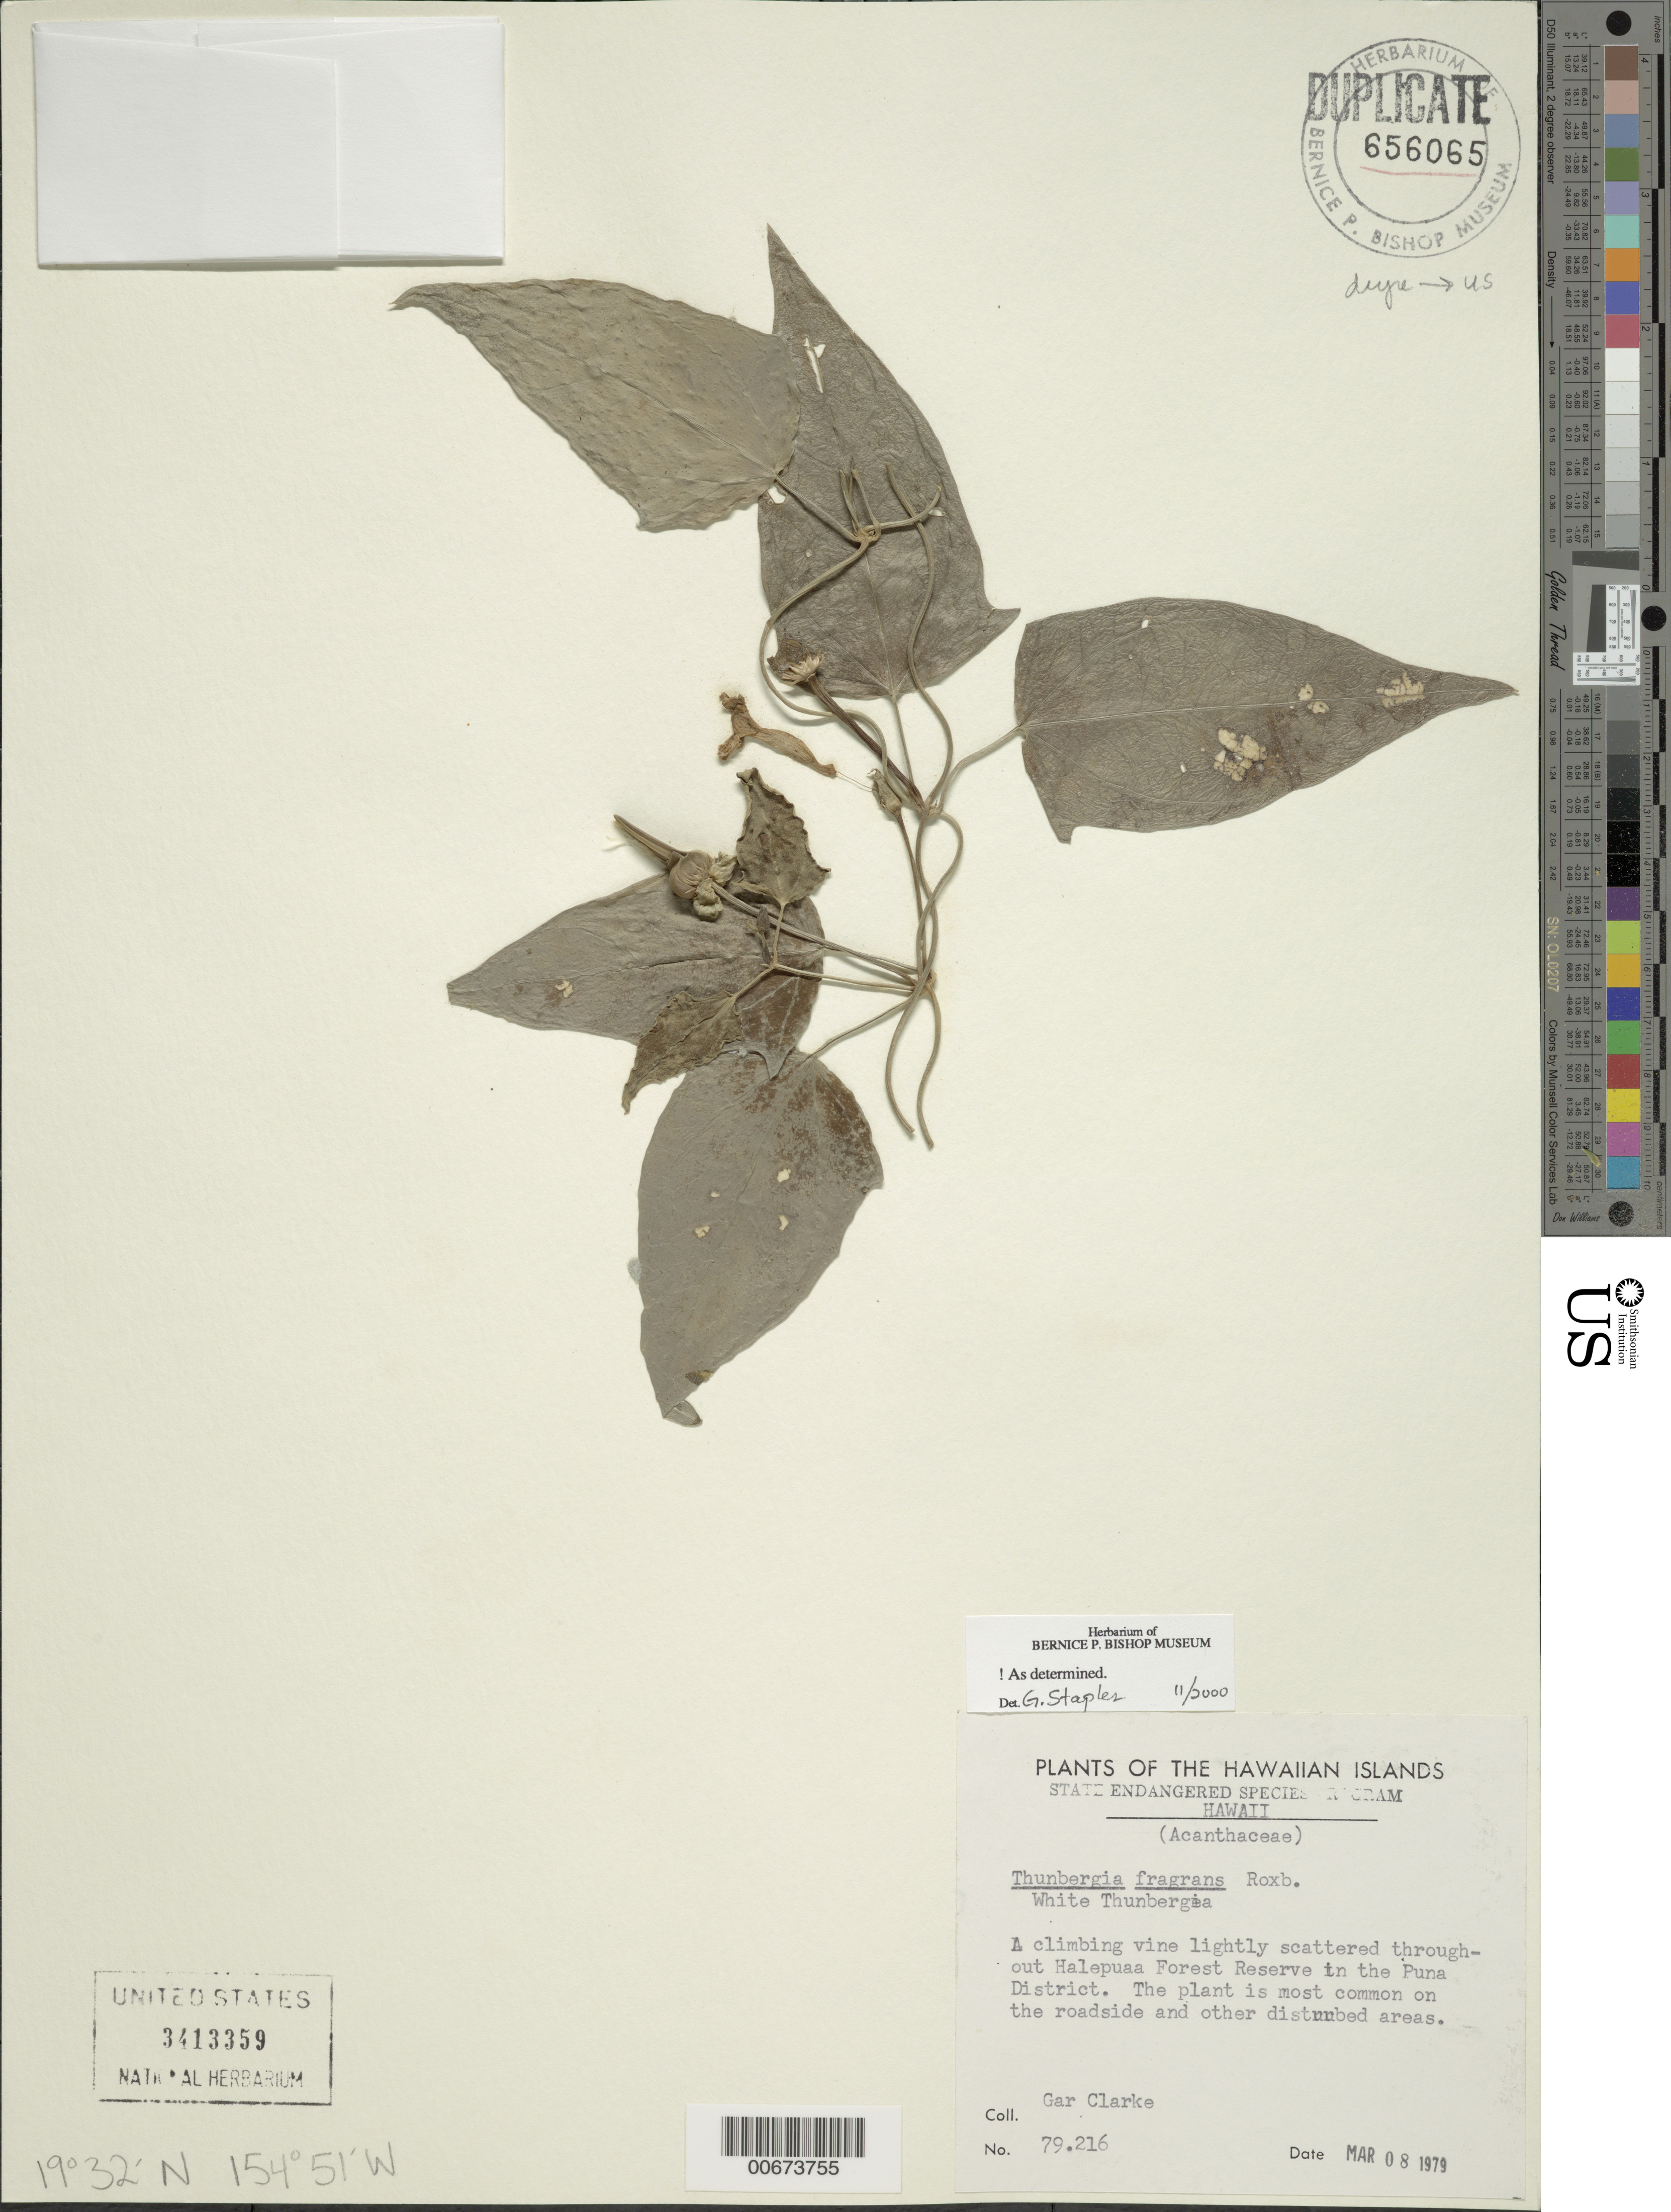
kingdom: Plantae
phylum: Tracheophyta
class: Magnoliopsida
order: Lamiales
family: Acanthaceae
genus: Thunbergia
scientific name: Thunbergia fragrans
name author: Roxb.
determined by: Staples, G. W.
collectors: G. Clarke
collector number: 79.216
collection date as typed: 8 Mar 1979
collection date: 1979-03-08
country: United States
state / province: Hawaii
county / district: Hawaii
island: Hawaii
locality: Puna District, Halepua'a Forest Reserve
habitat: Roadside and disturbed areas.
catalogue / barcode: US 3413359